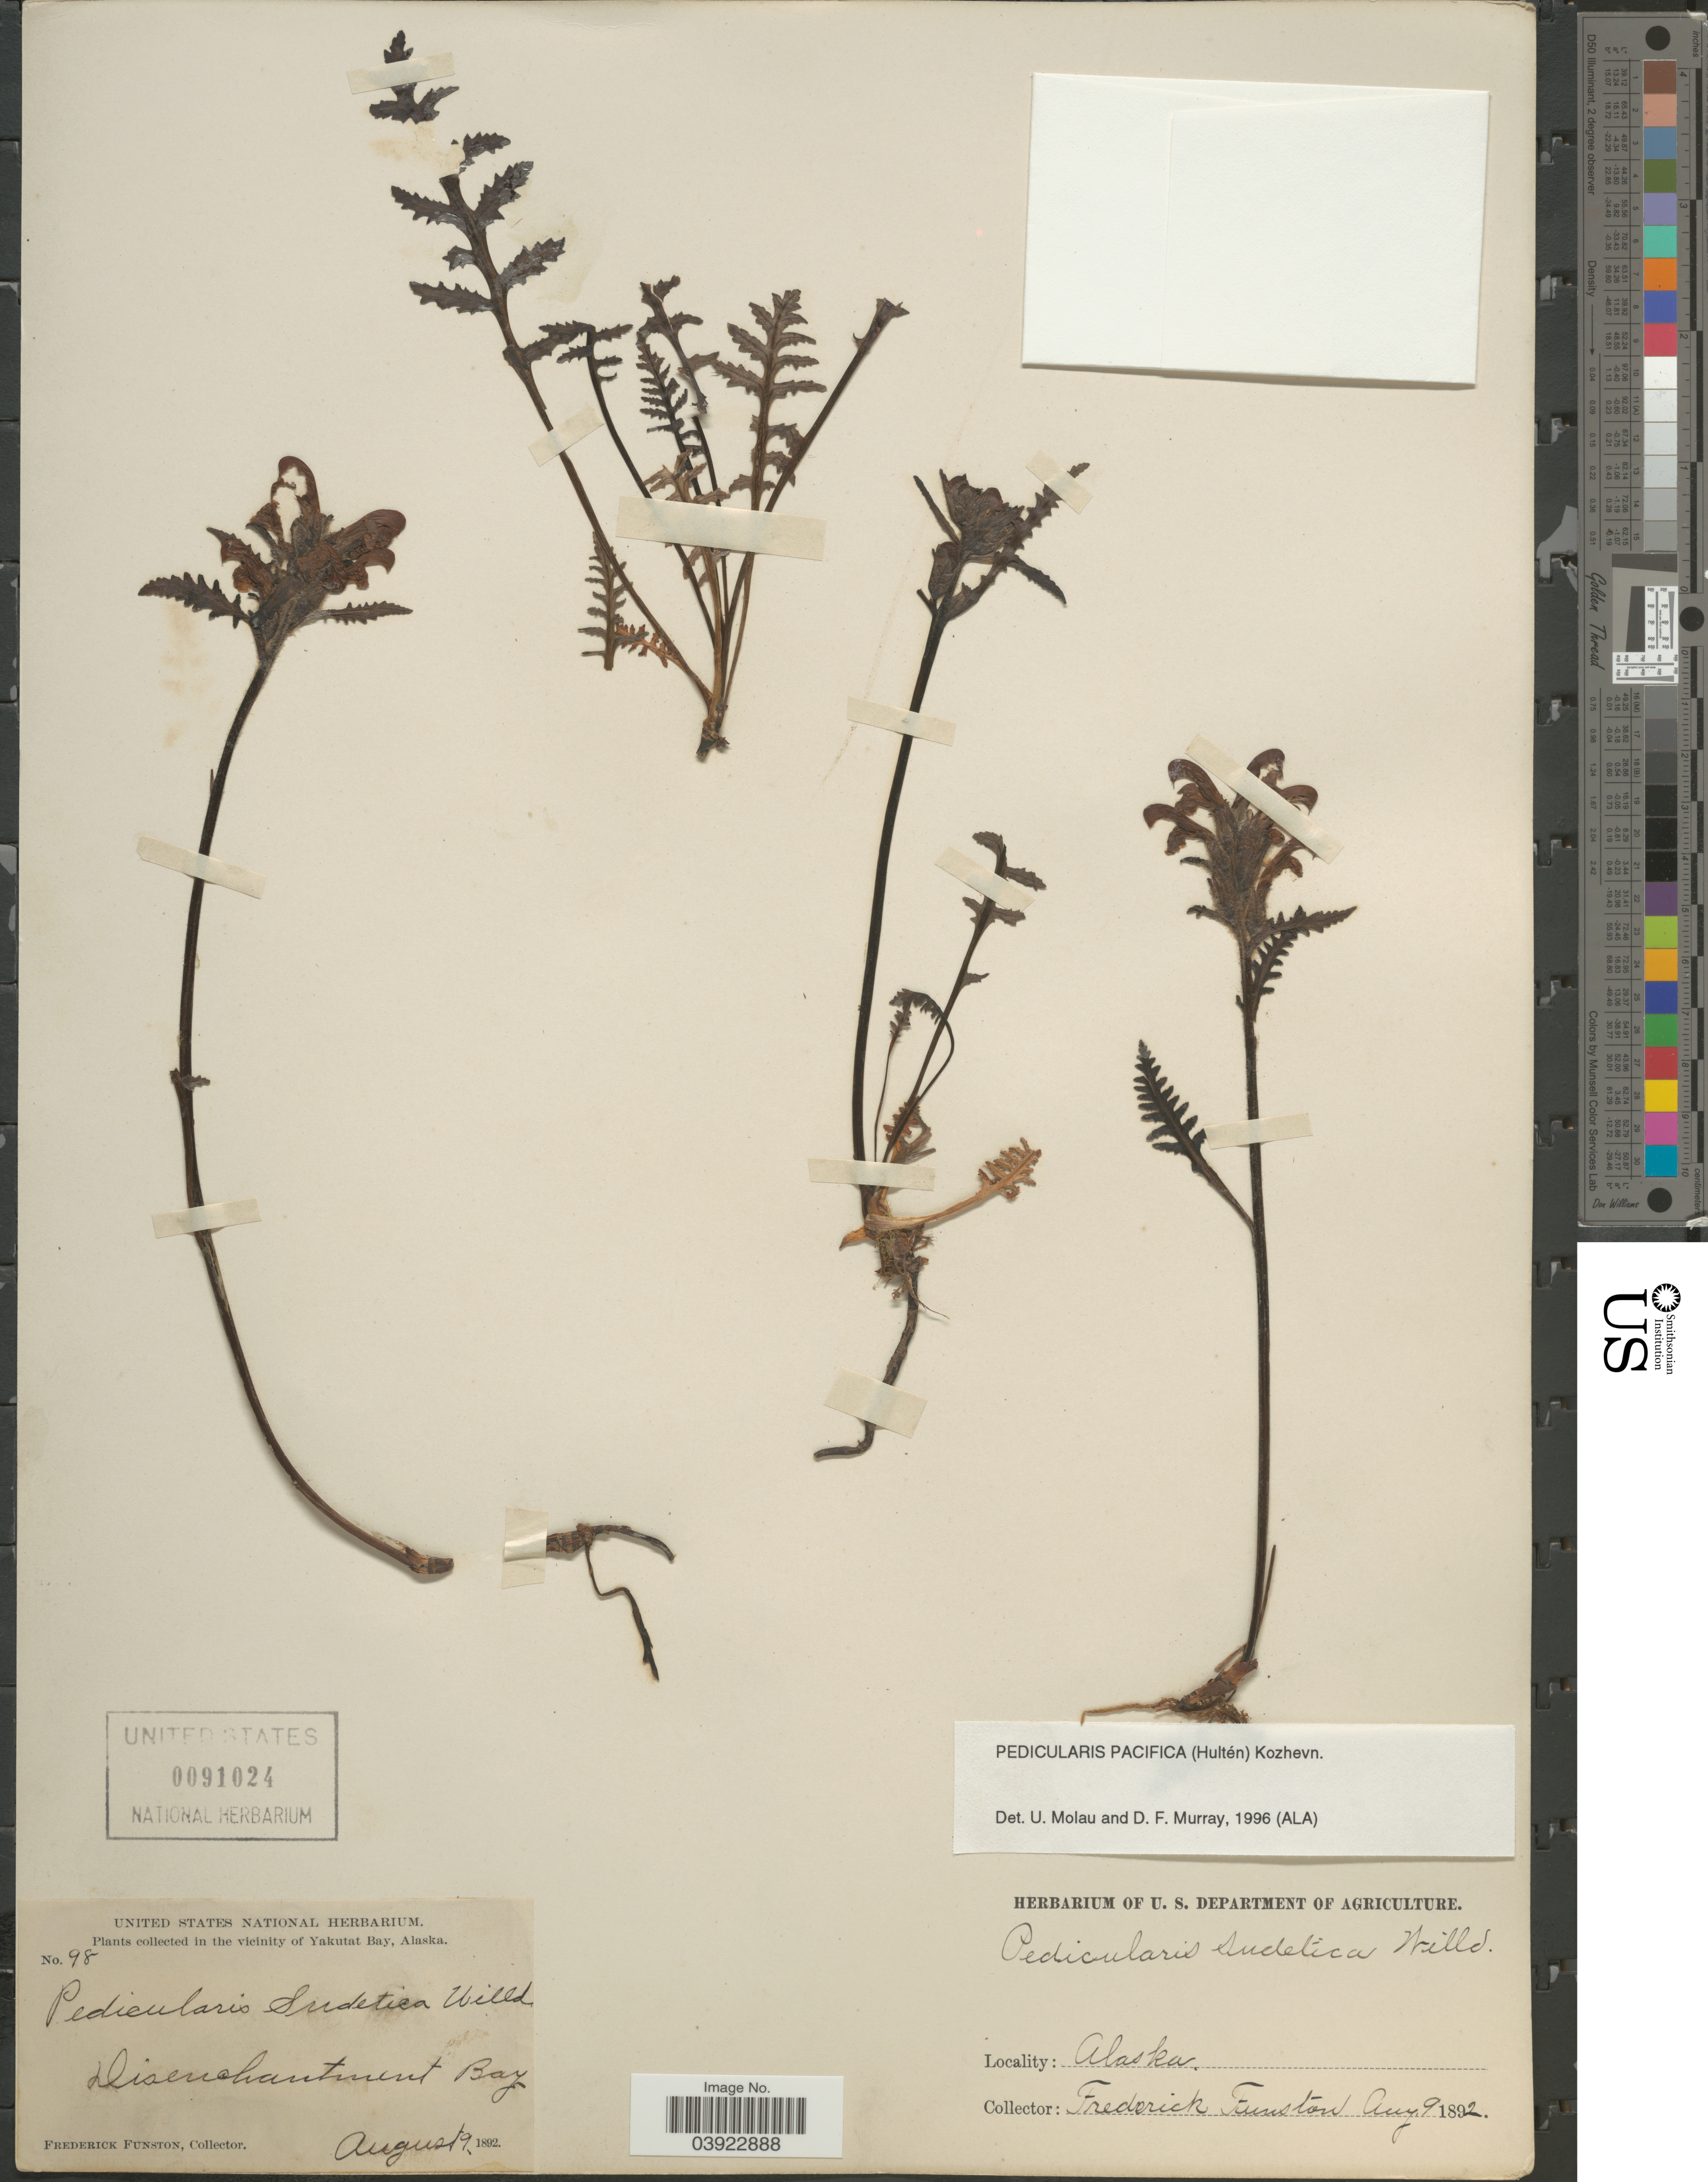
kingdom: Plantae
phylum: Tracheophyta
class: Magnoliopsida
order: Lamiales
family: Orobanchaceae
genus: Pedicularis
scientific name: Pedicularis pacifica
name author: (Hultén) Kozhevn.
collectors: F. Funston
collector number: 98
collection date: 1892-08-09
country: United States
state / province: Alaska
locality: In the Vicinity of Yakutat Bay. Disenchantment Bay.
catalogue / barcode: US 91024